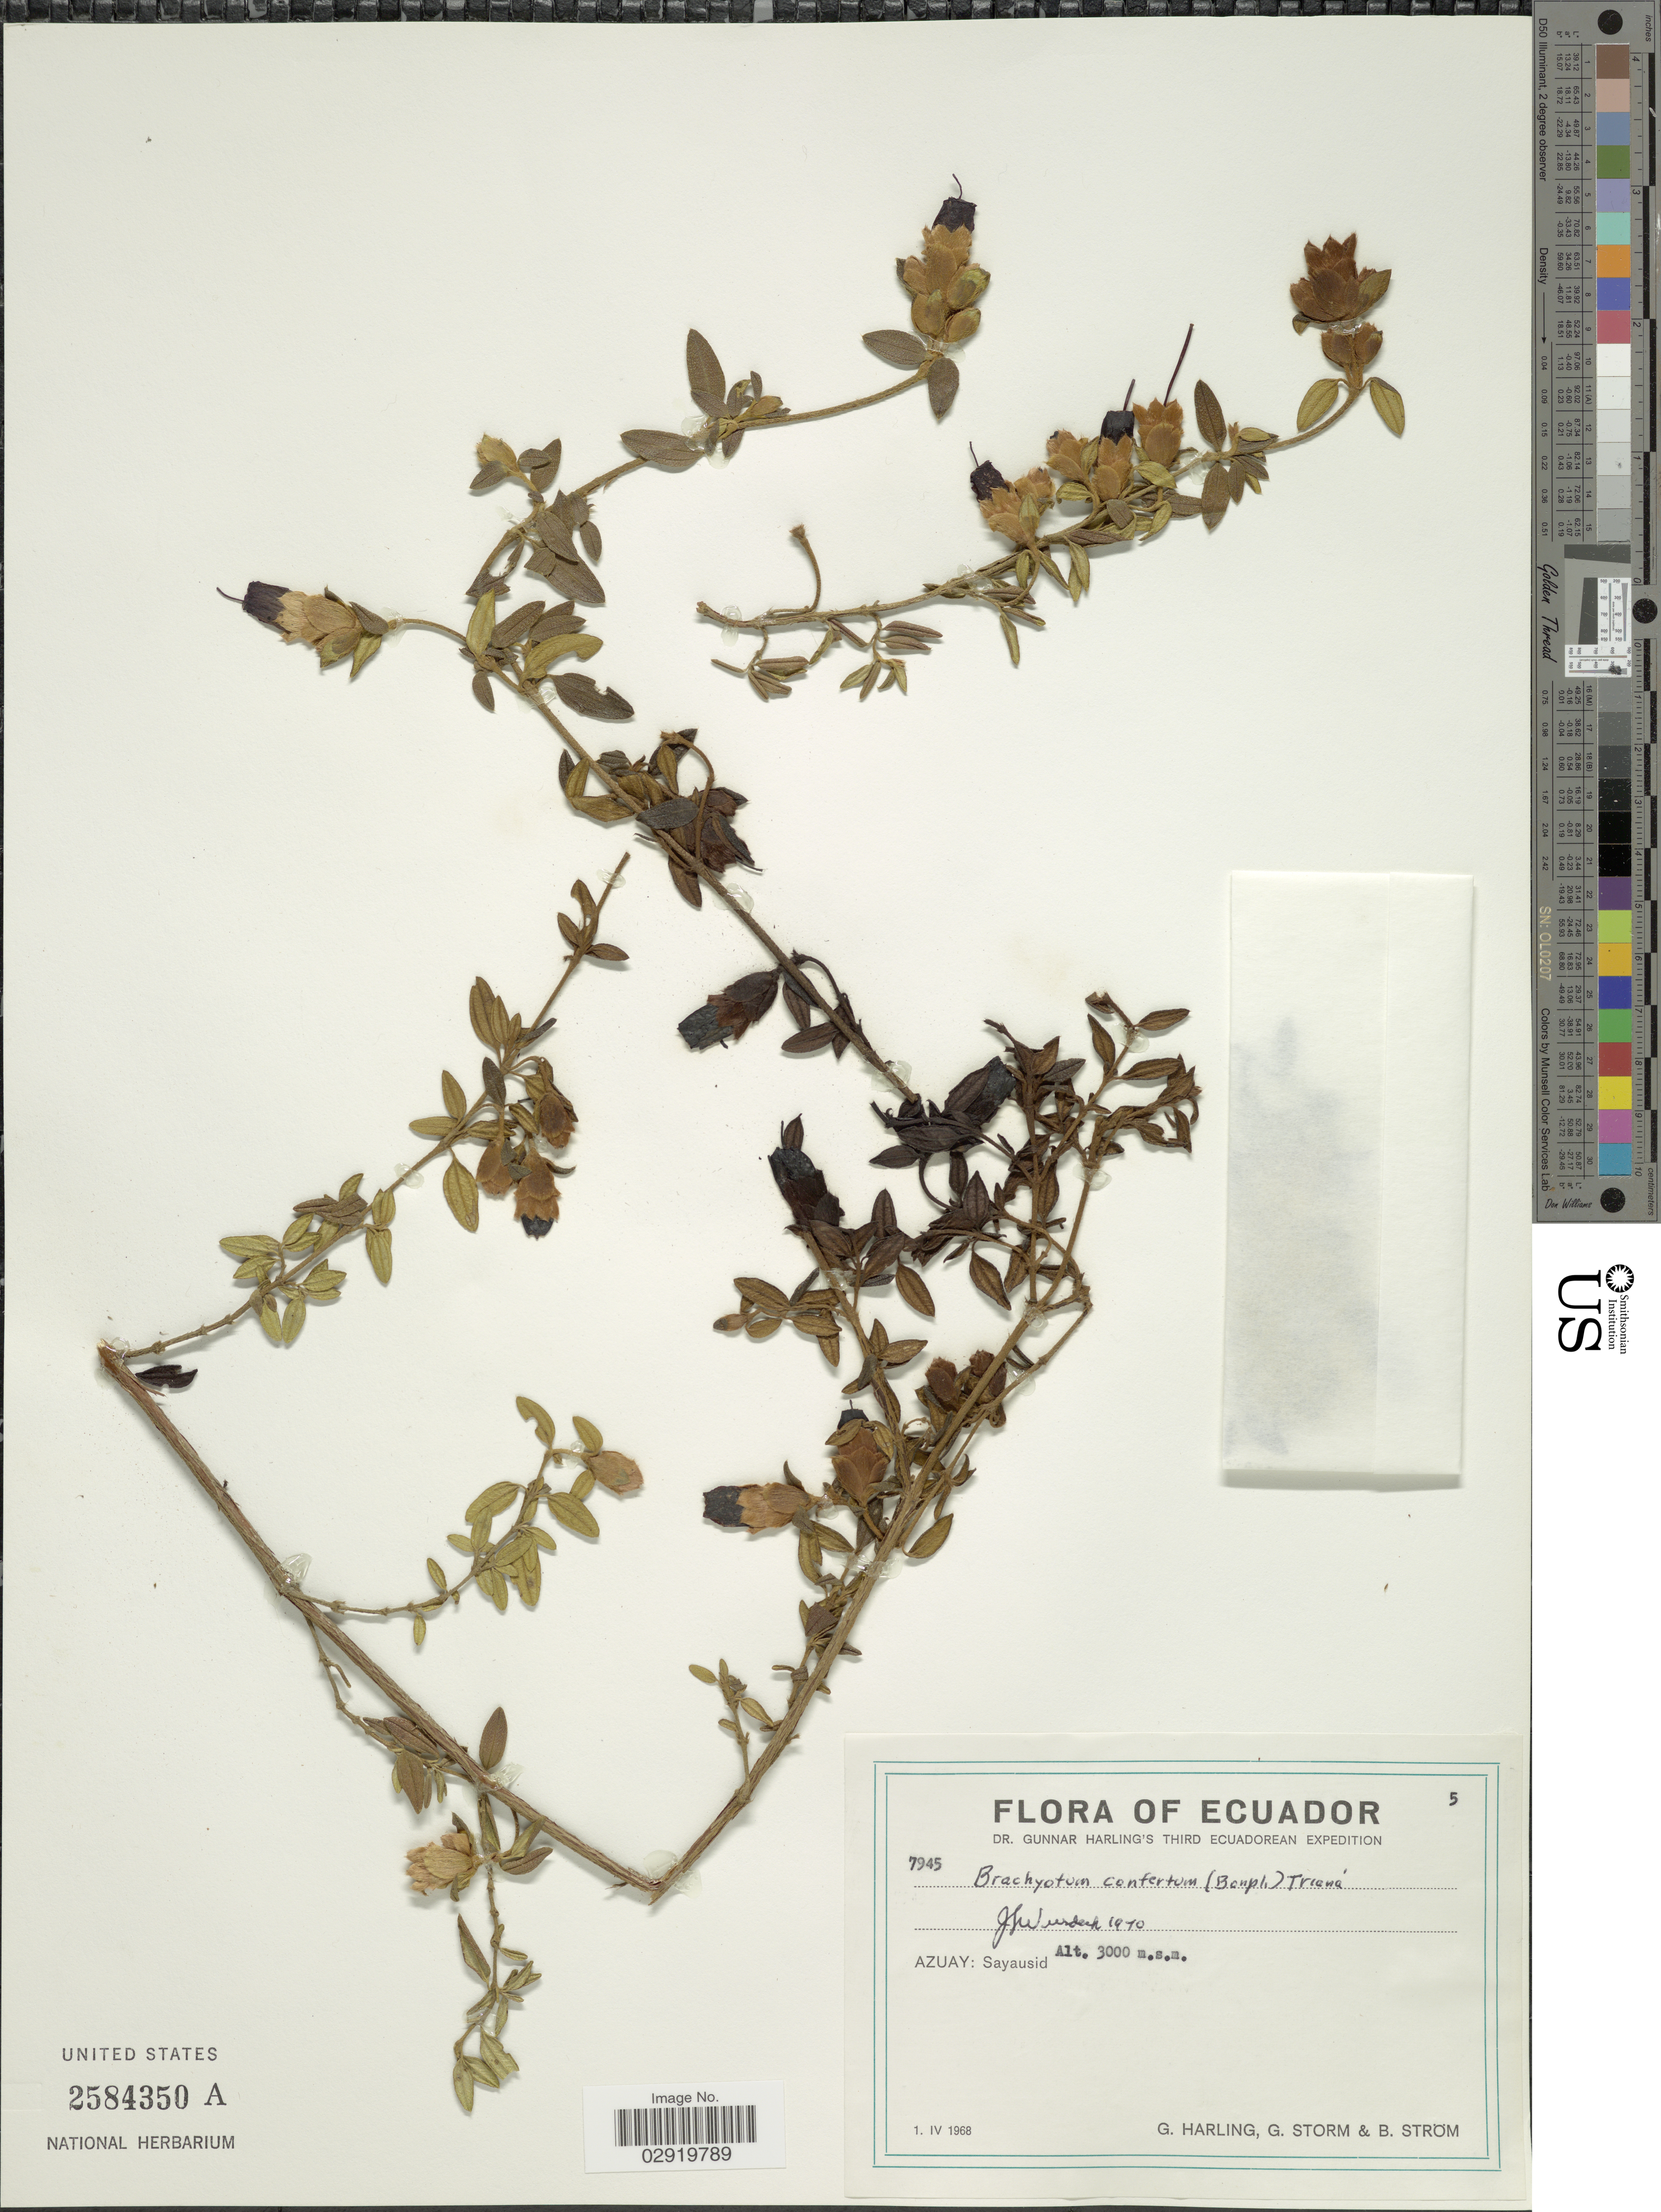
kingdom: Plantae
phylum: Tracheophyta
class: Magnoliopsida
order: Myrtales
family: Melastomataceae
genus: Brachyotum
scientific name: Brachyotum confertum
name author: (Bonpl.) Triana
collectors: G. Harling, G. Storm & B. Ström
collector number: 7945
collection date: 1968-04-01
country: Ecuador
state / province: Azuay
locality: Sayausid.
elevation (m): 3000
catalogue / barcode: US 2584350A